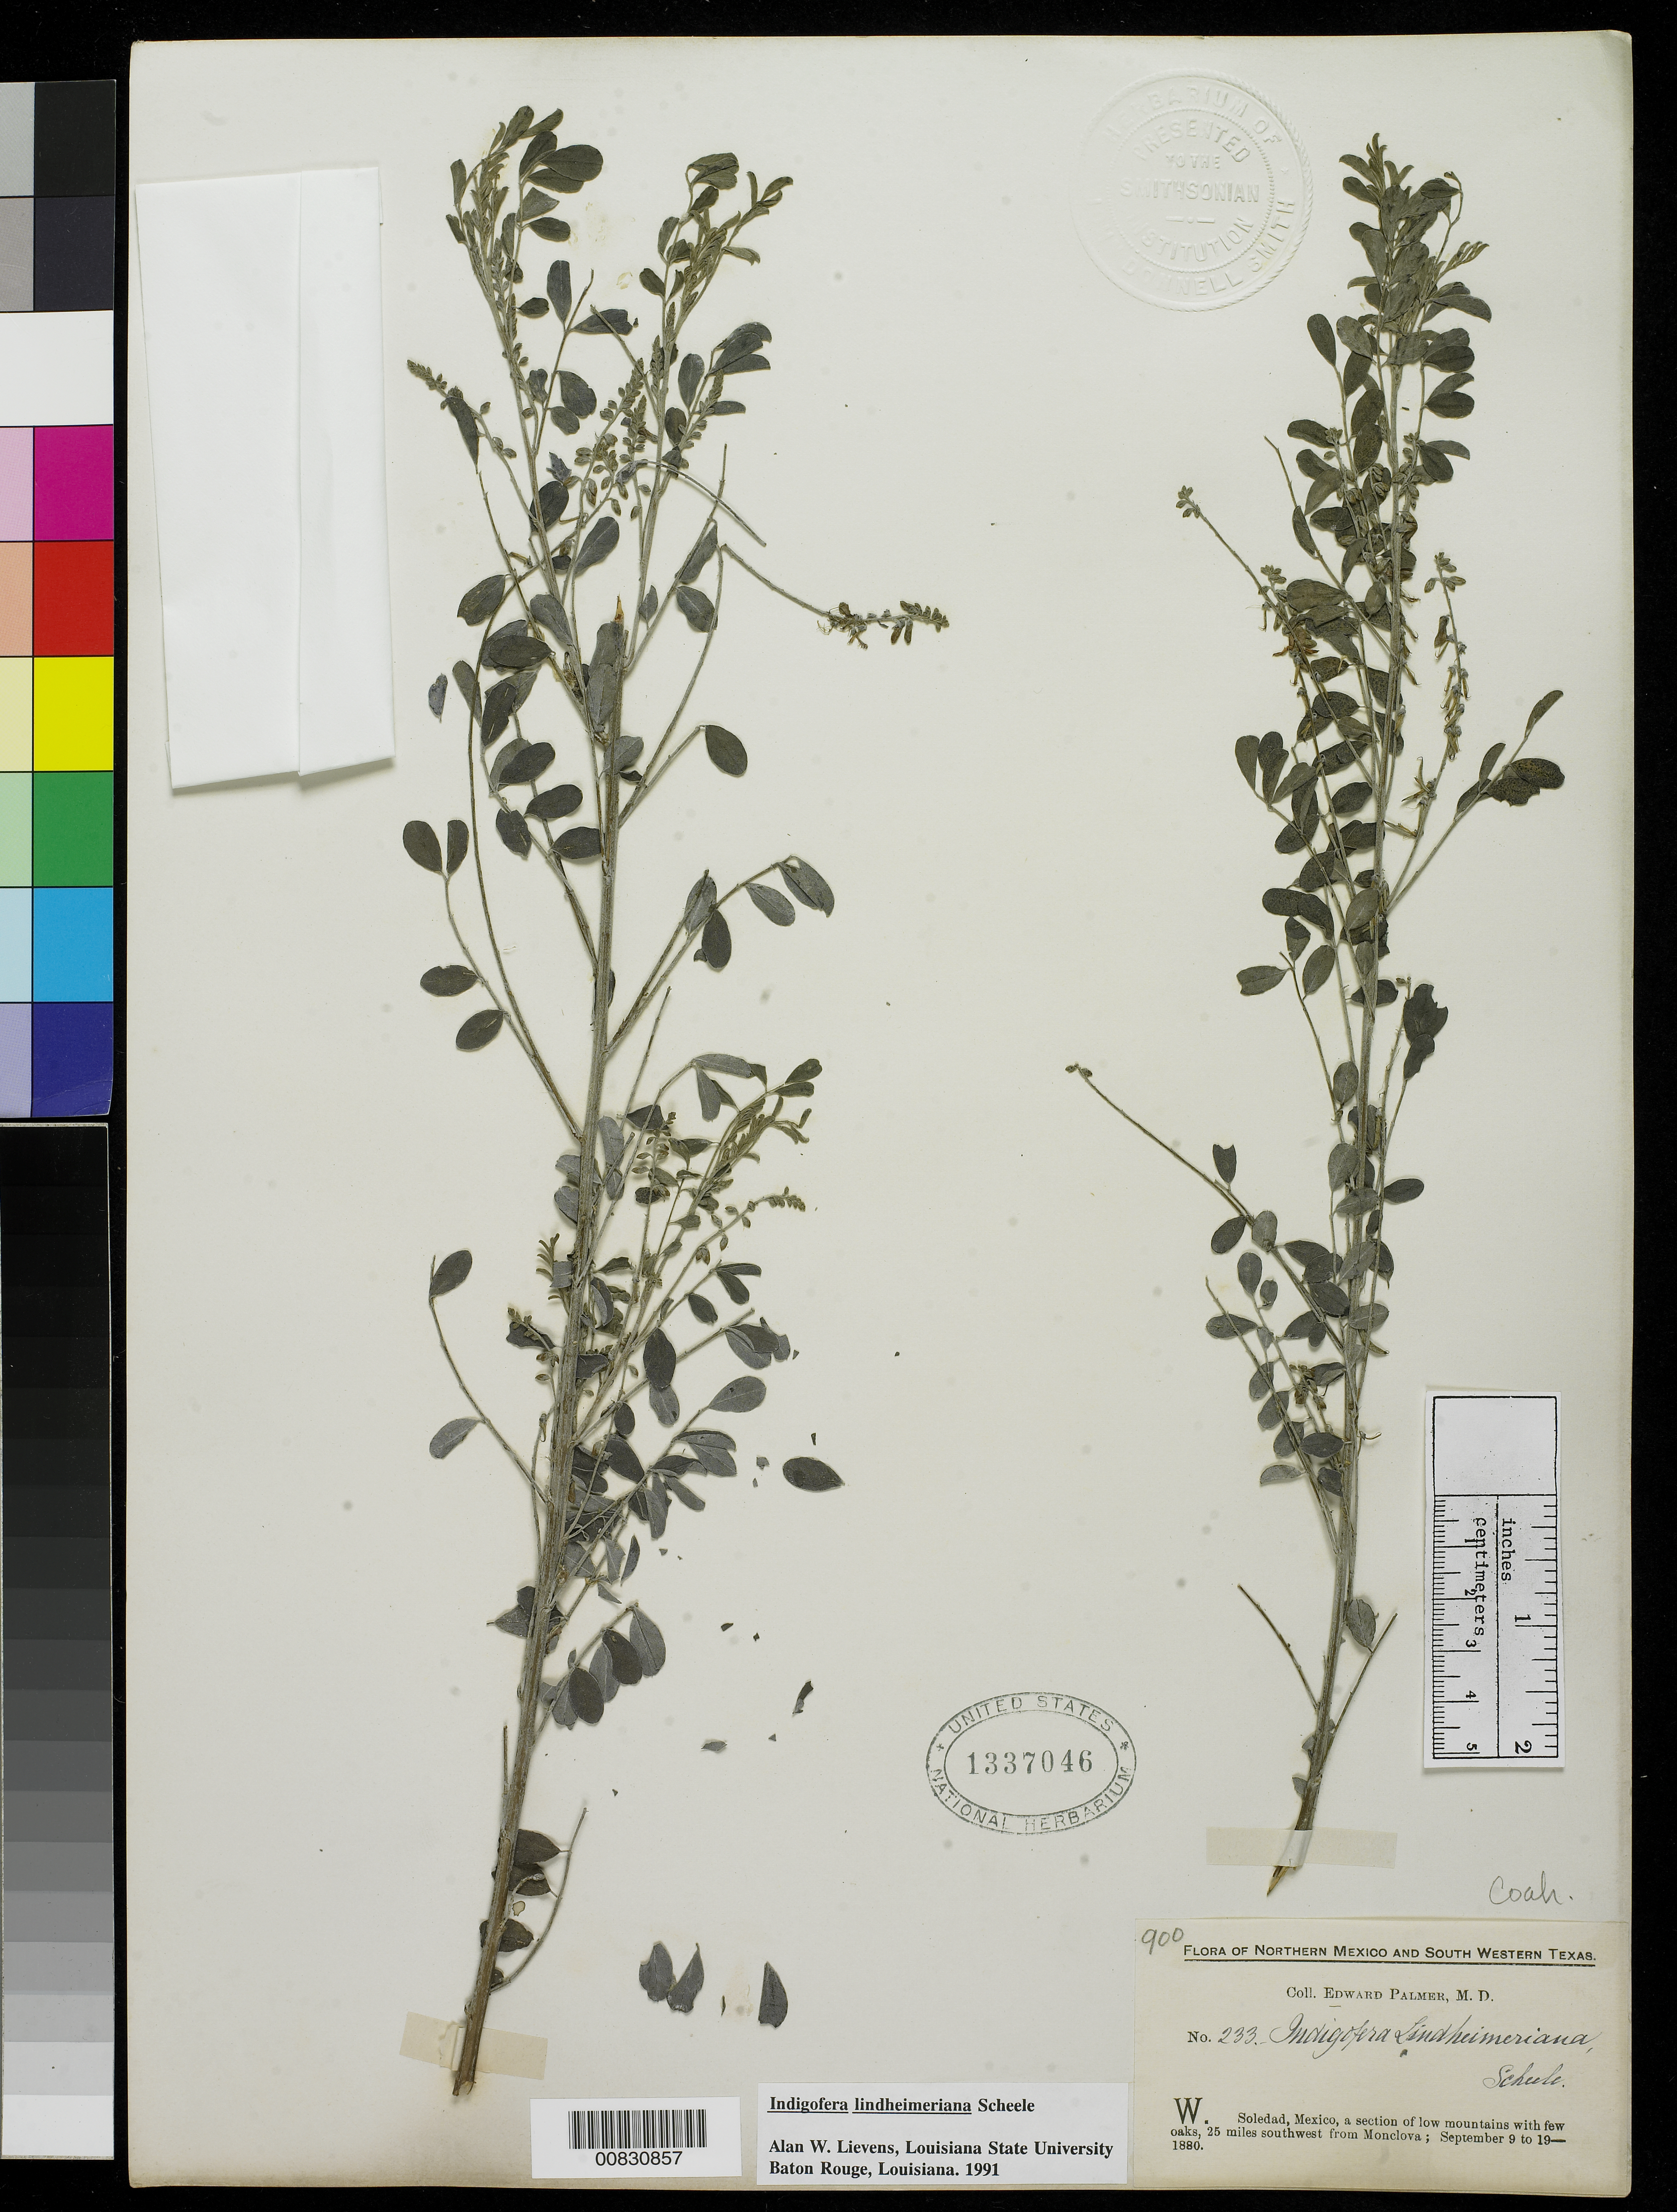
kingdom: Plantae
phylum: Tracheophyta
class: Magnoliopsida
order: Fabales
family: Fabaceae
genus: Indigofera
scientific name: Indigofera lindheimeriana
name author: Scheele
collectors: E. Palmer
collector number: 233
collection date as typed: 09 Sep 1880 to 19 Sep 1880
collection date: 1880-09-09/1880-09-19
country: Mexico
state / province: Coahuila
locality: W. Soledad, 25 miles southwest from Monclova, Coahuila.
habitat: A section of low mountains with few oaks.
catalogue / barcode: US 1337046